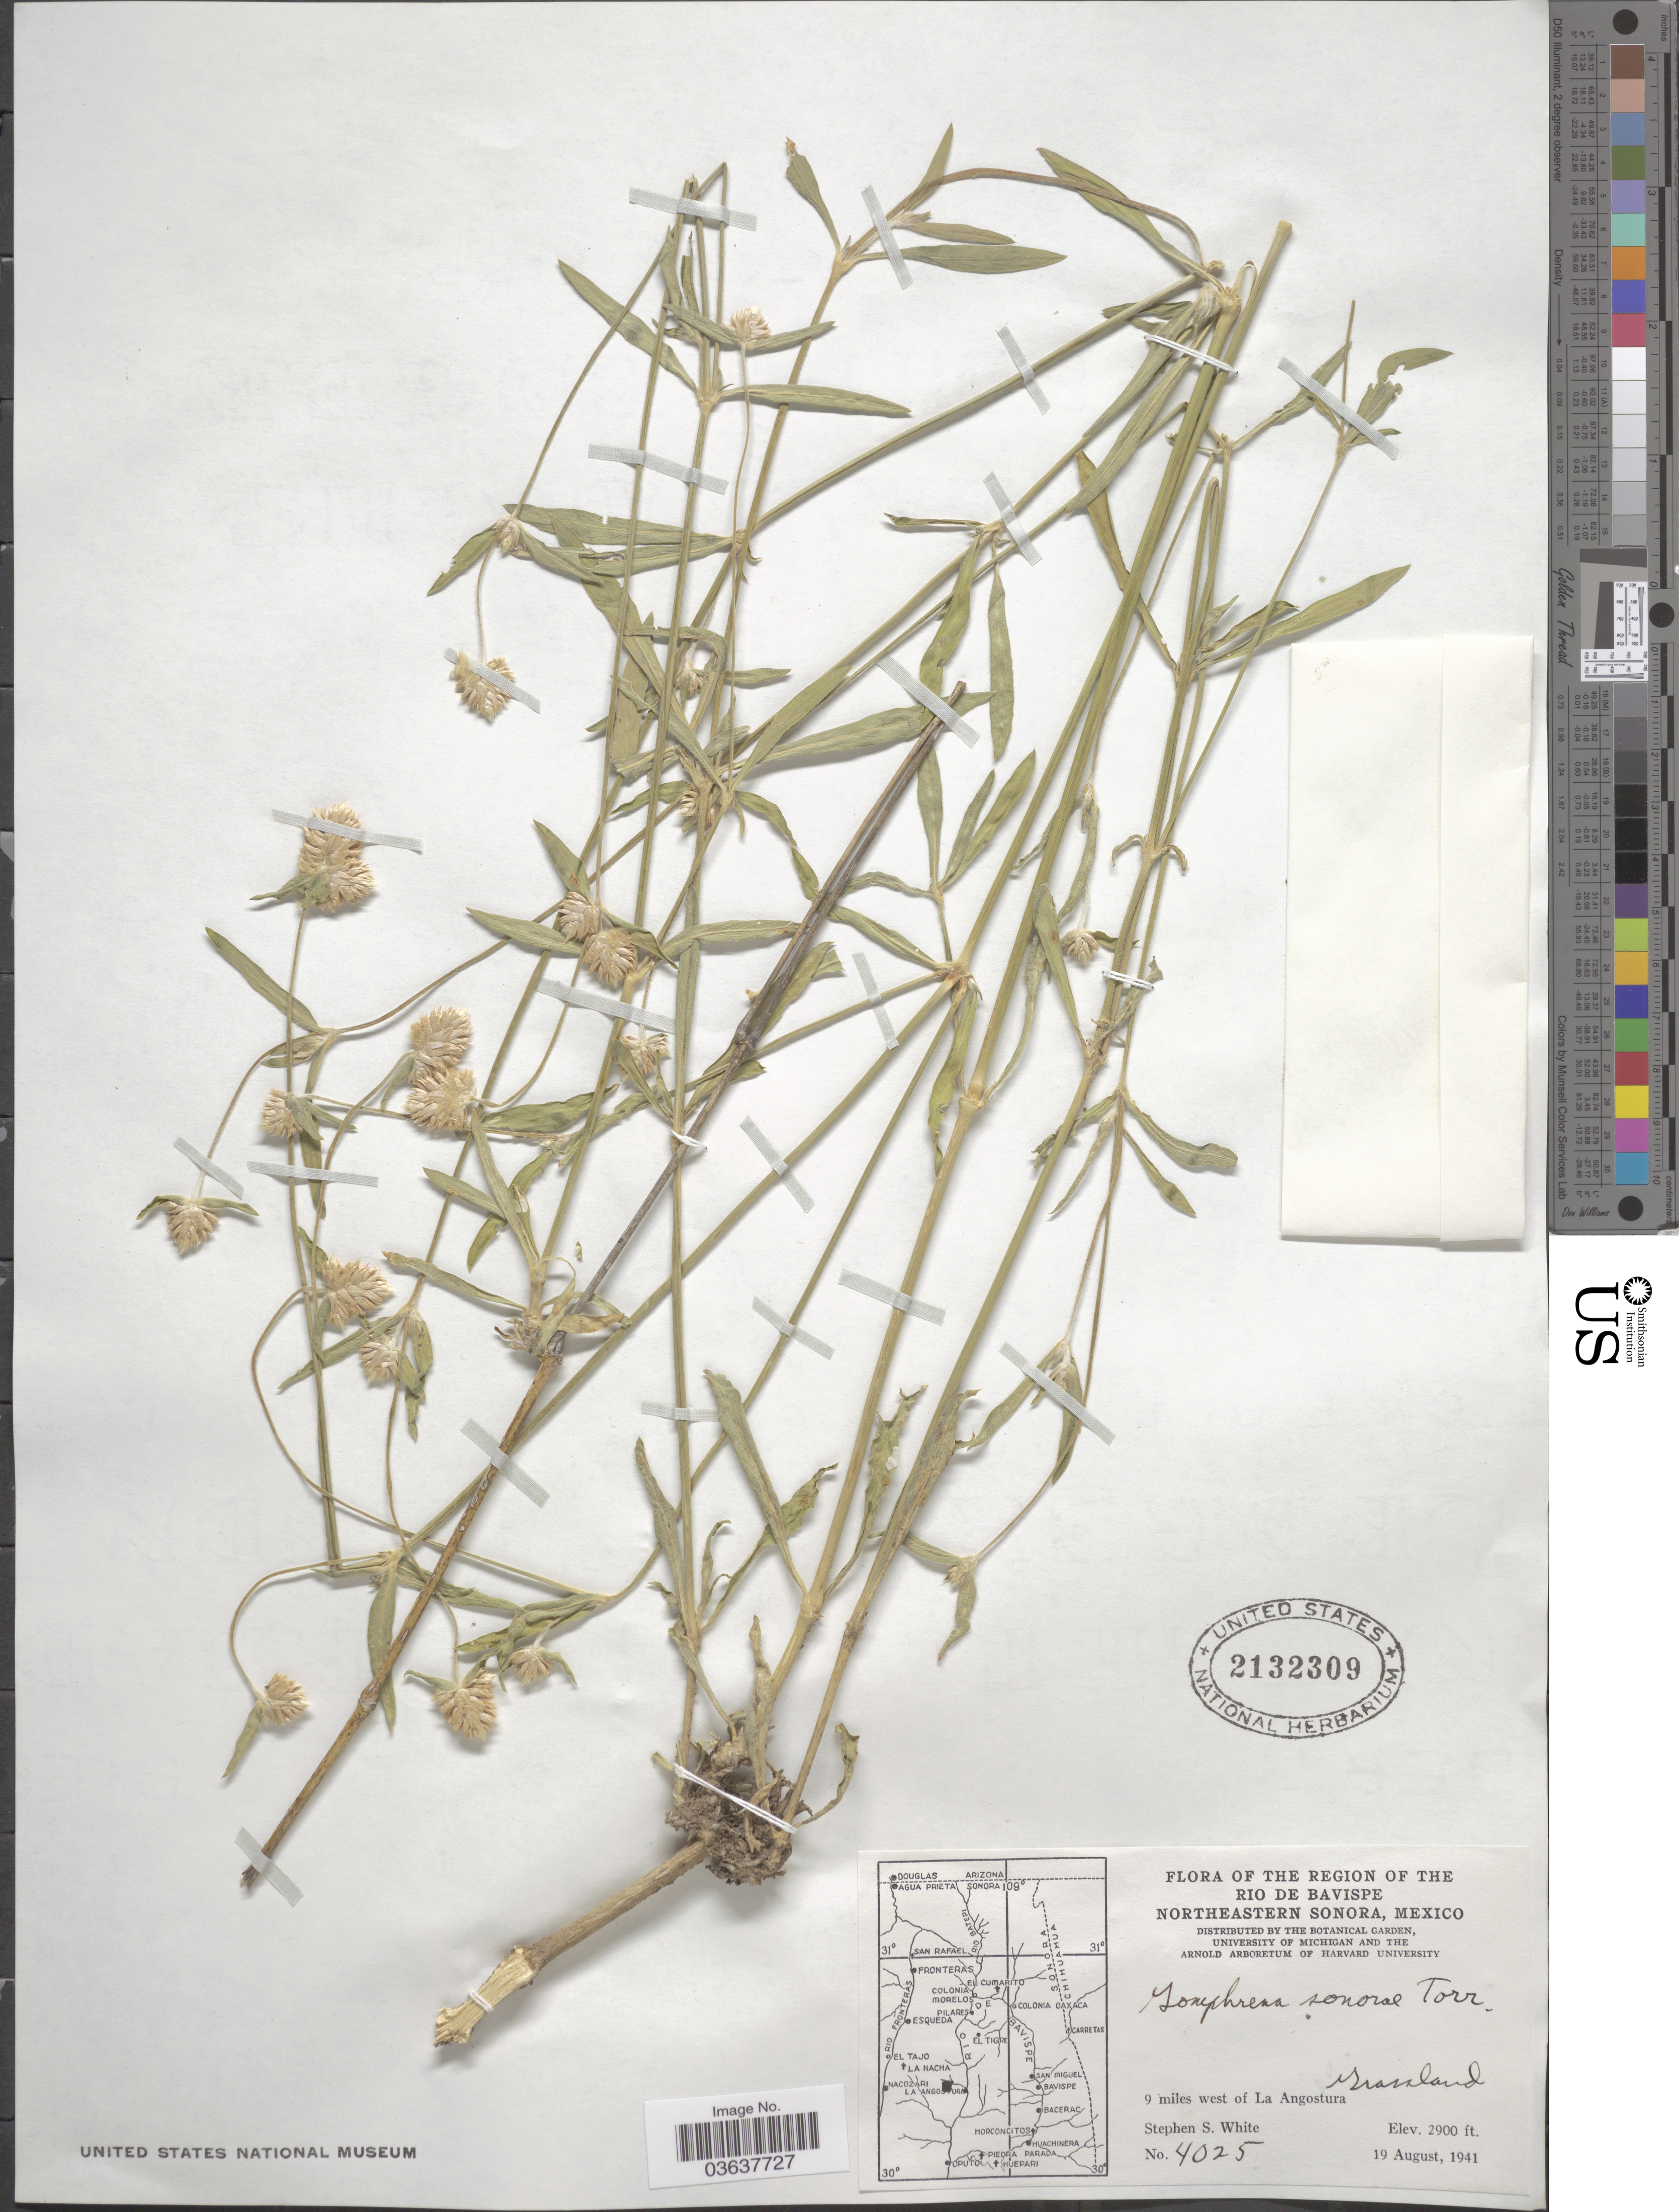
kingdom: Plantae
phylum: Tracheophyta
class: Magnoliopsida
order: Caryophyllales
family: Amaranthaceae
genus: Gomphrena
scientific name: Gomphrena sonorae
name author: Torr. in Emory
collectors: S. S. White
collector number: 4025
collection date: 1941-08-19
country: Mexico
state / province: Sonora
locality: The Region of The Rio de Bavispe. Northeastern Sonora. 9 miles west of La Angostura.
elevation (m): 884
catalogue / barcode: US 2132309